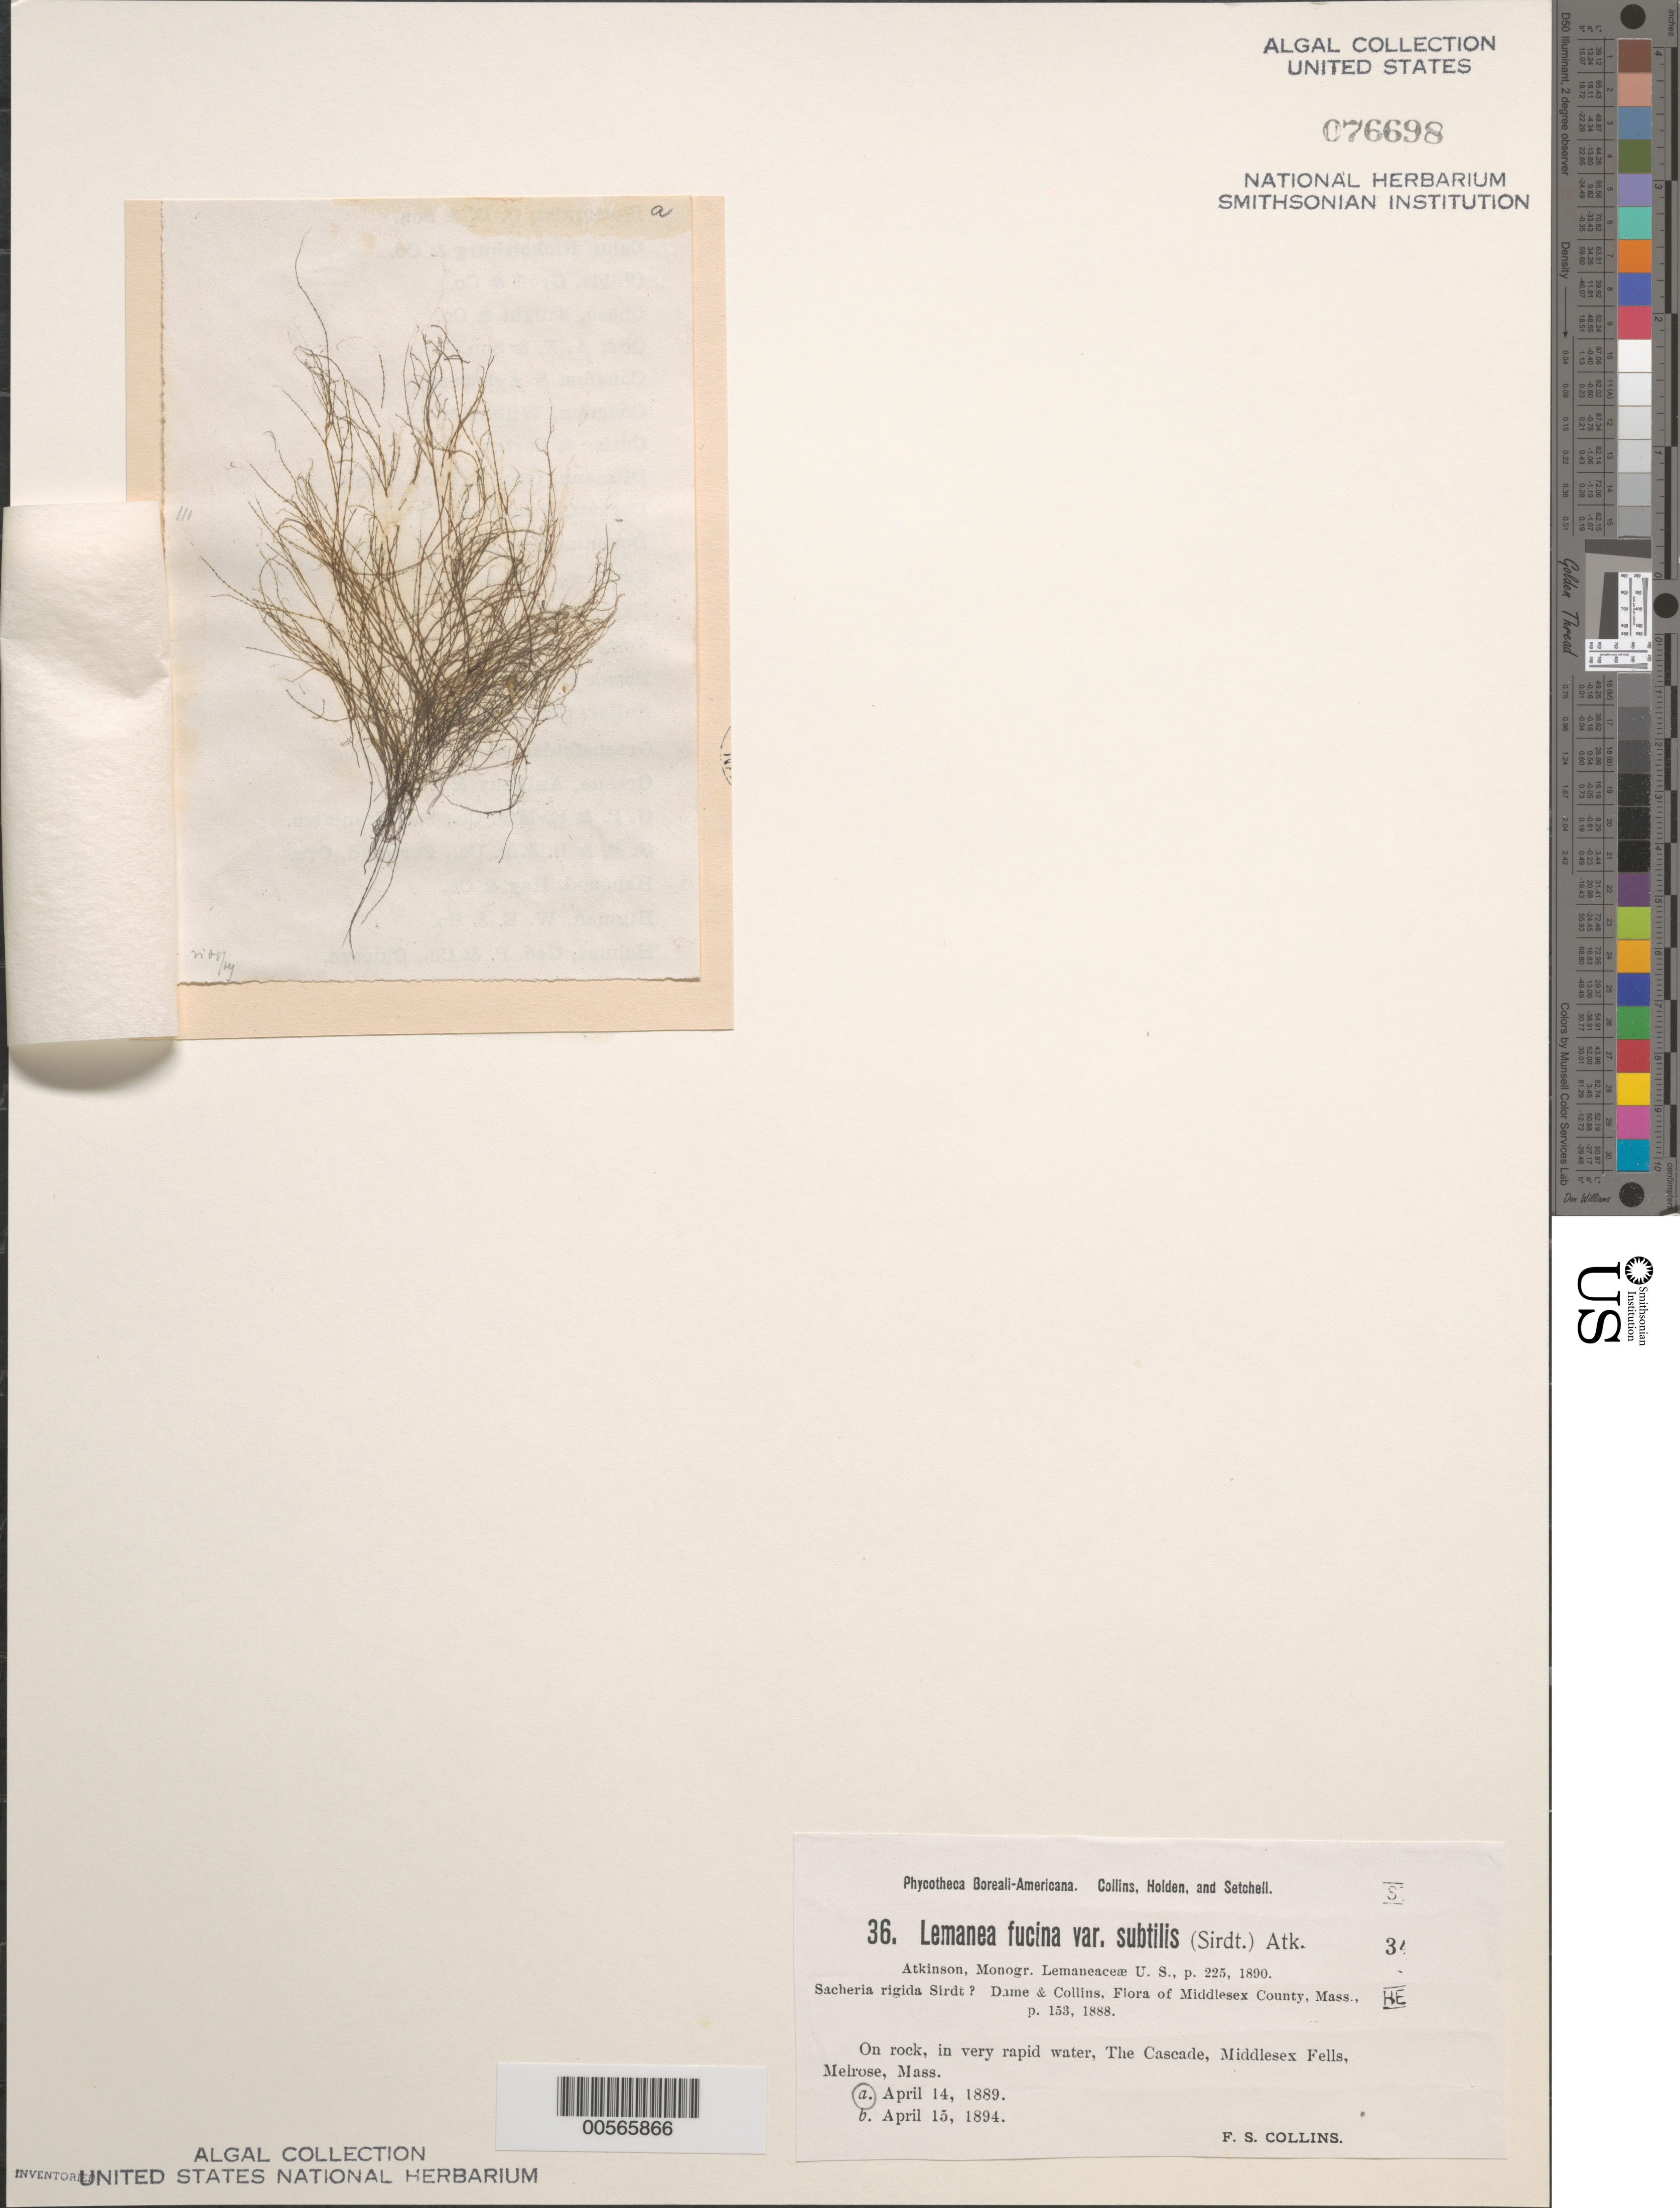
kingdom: Plantae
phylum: Rhodophyta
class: Florideophyceae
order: Batrachospermales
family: Lemaneaceae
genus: Lemanea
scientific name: Lemanea fucina var. subtilis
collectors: F. Collins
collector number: PB-A 36a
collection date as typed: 14 Apr 1889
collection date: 1889-04-14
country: United States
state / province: Massachusetts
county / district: Middlesex County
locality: Middlesex Fells, Melrose, The Cascade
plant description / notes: Collins, Holden & Setchell, Phycotheca Boreali-Americana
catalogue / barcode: US 76698